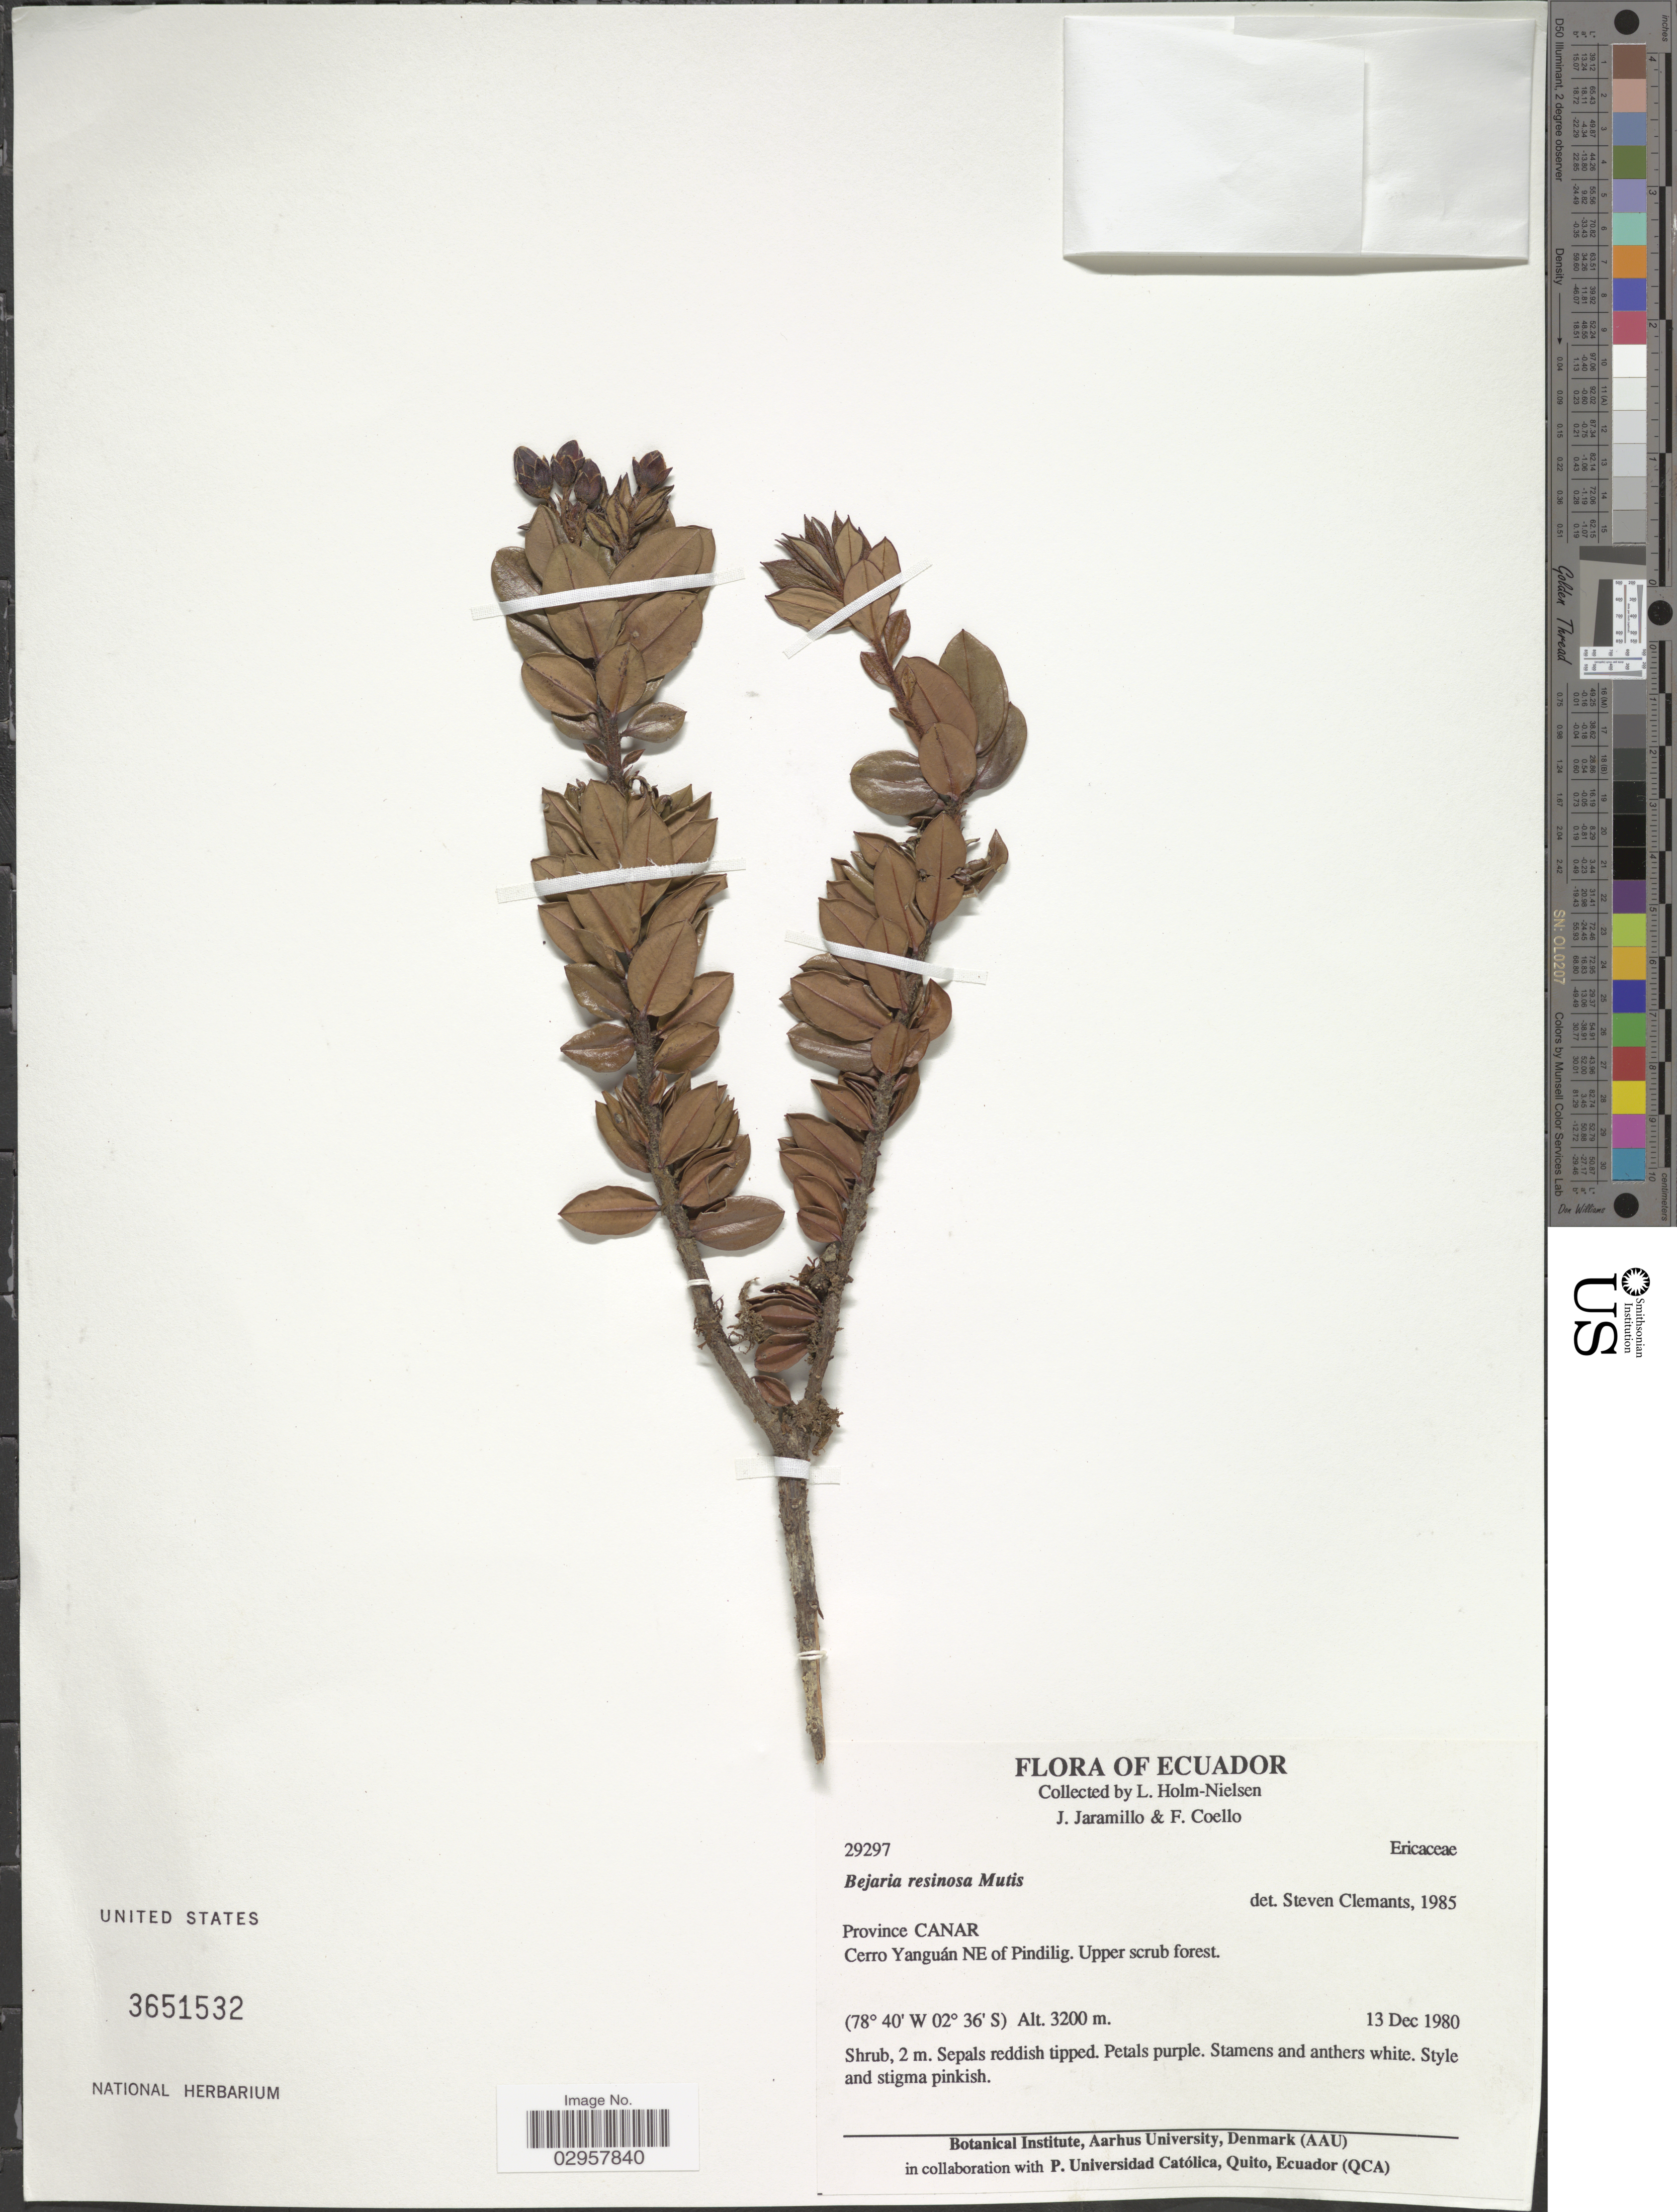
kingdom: Plantae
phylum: Tracheophyta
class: Magnoliopsida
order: Ericales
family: Ericaceae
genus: Befaria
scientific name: Befaria resinosa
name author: Mutis ex L. f.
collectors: L. Holm-Nielsen, J. Jaramillo & F. Coello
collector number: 29297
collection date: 1980-12-13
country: Ecuador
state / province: Cañar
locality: Cerro Yanguán NE of Pindilig.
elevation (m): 3200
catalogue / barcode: US 3651532